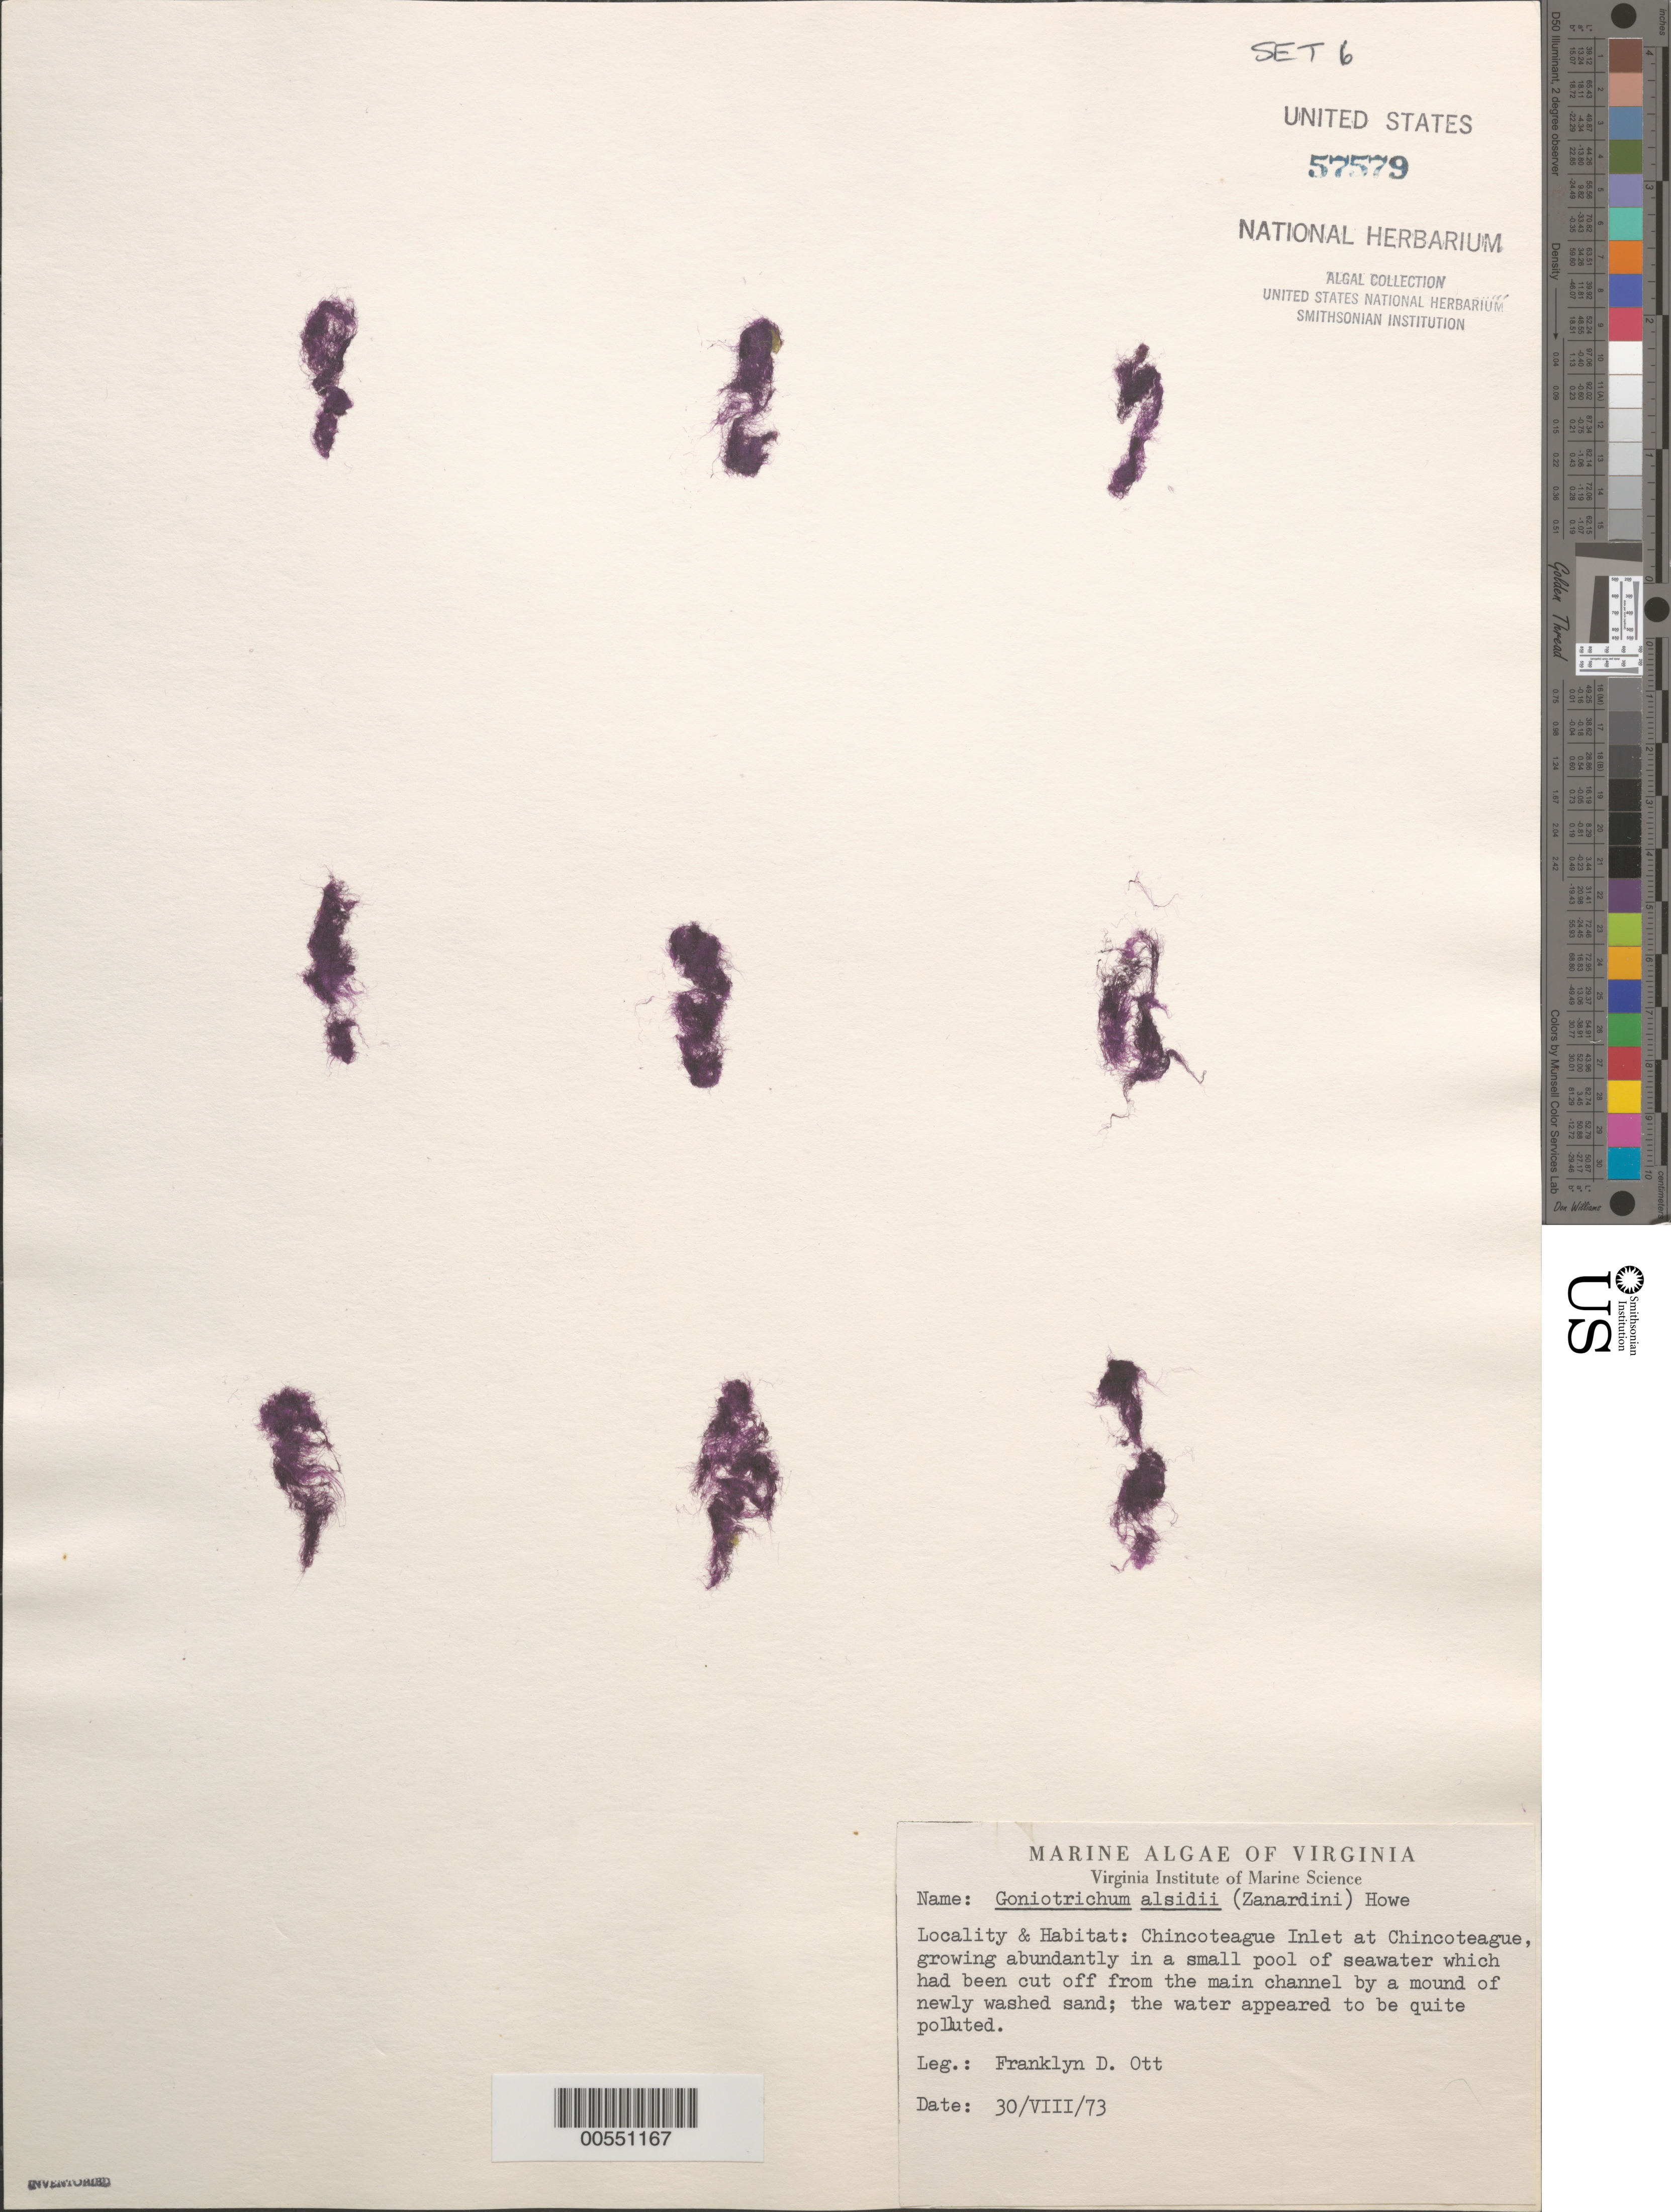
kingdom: Plantae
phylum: Rhodophyta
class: Stylonematophyceae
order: Stylonematales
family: Stylonemataceae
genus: Stylonema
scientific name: Stylonema alsidii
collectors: F. Ott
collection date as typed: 30 Aug 1973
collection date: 1973-08-30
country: United States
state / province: Virginia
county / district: Accomack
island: Chincoteague Island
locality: Chincoteague Inlet at Chincoteague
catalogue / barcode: US 57579